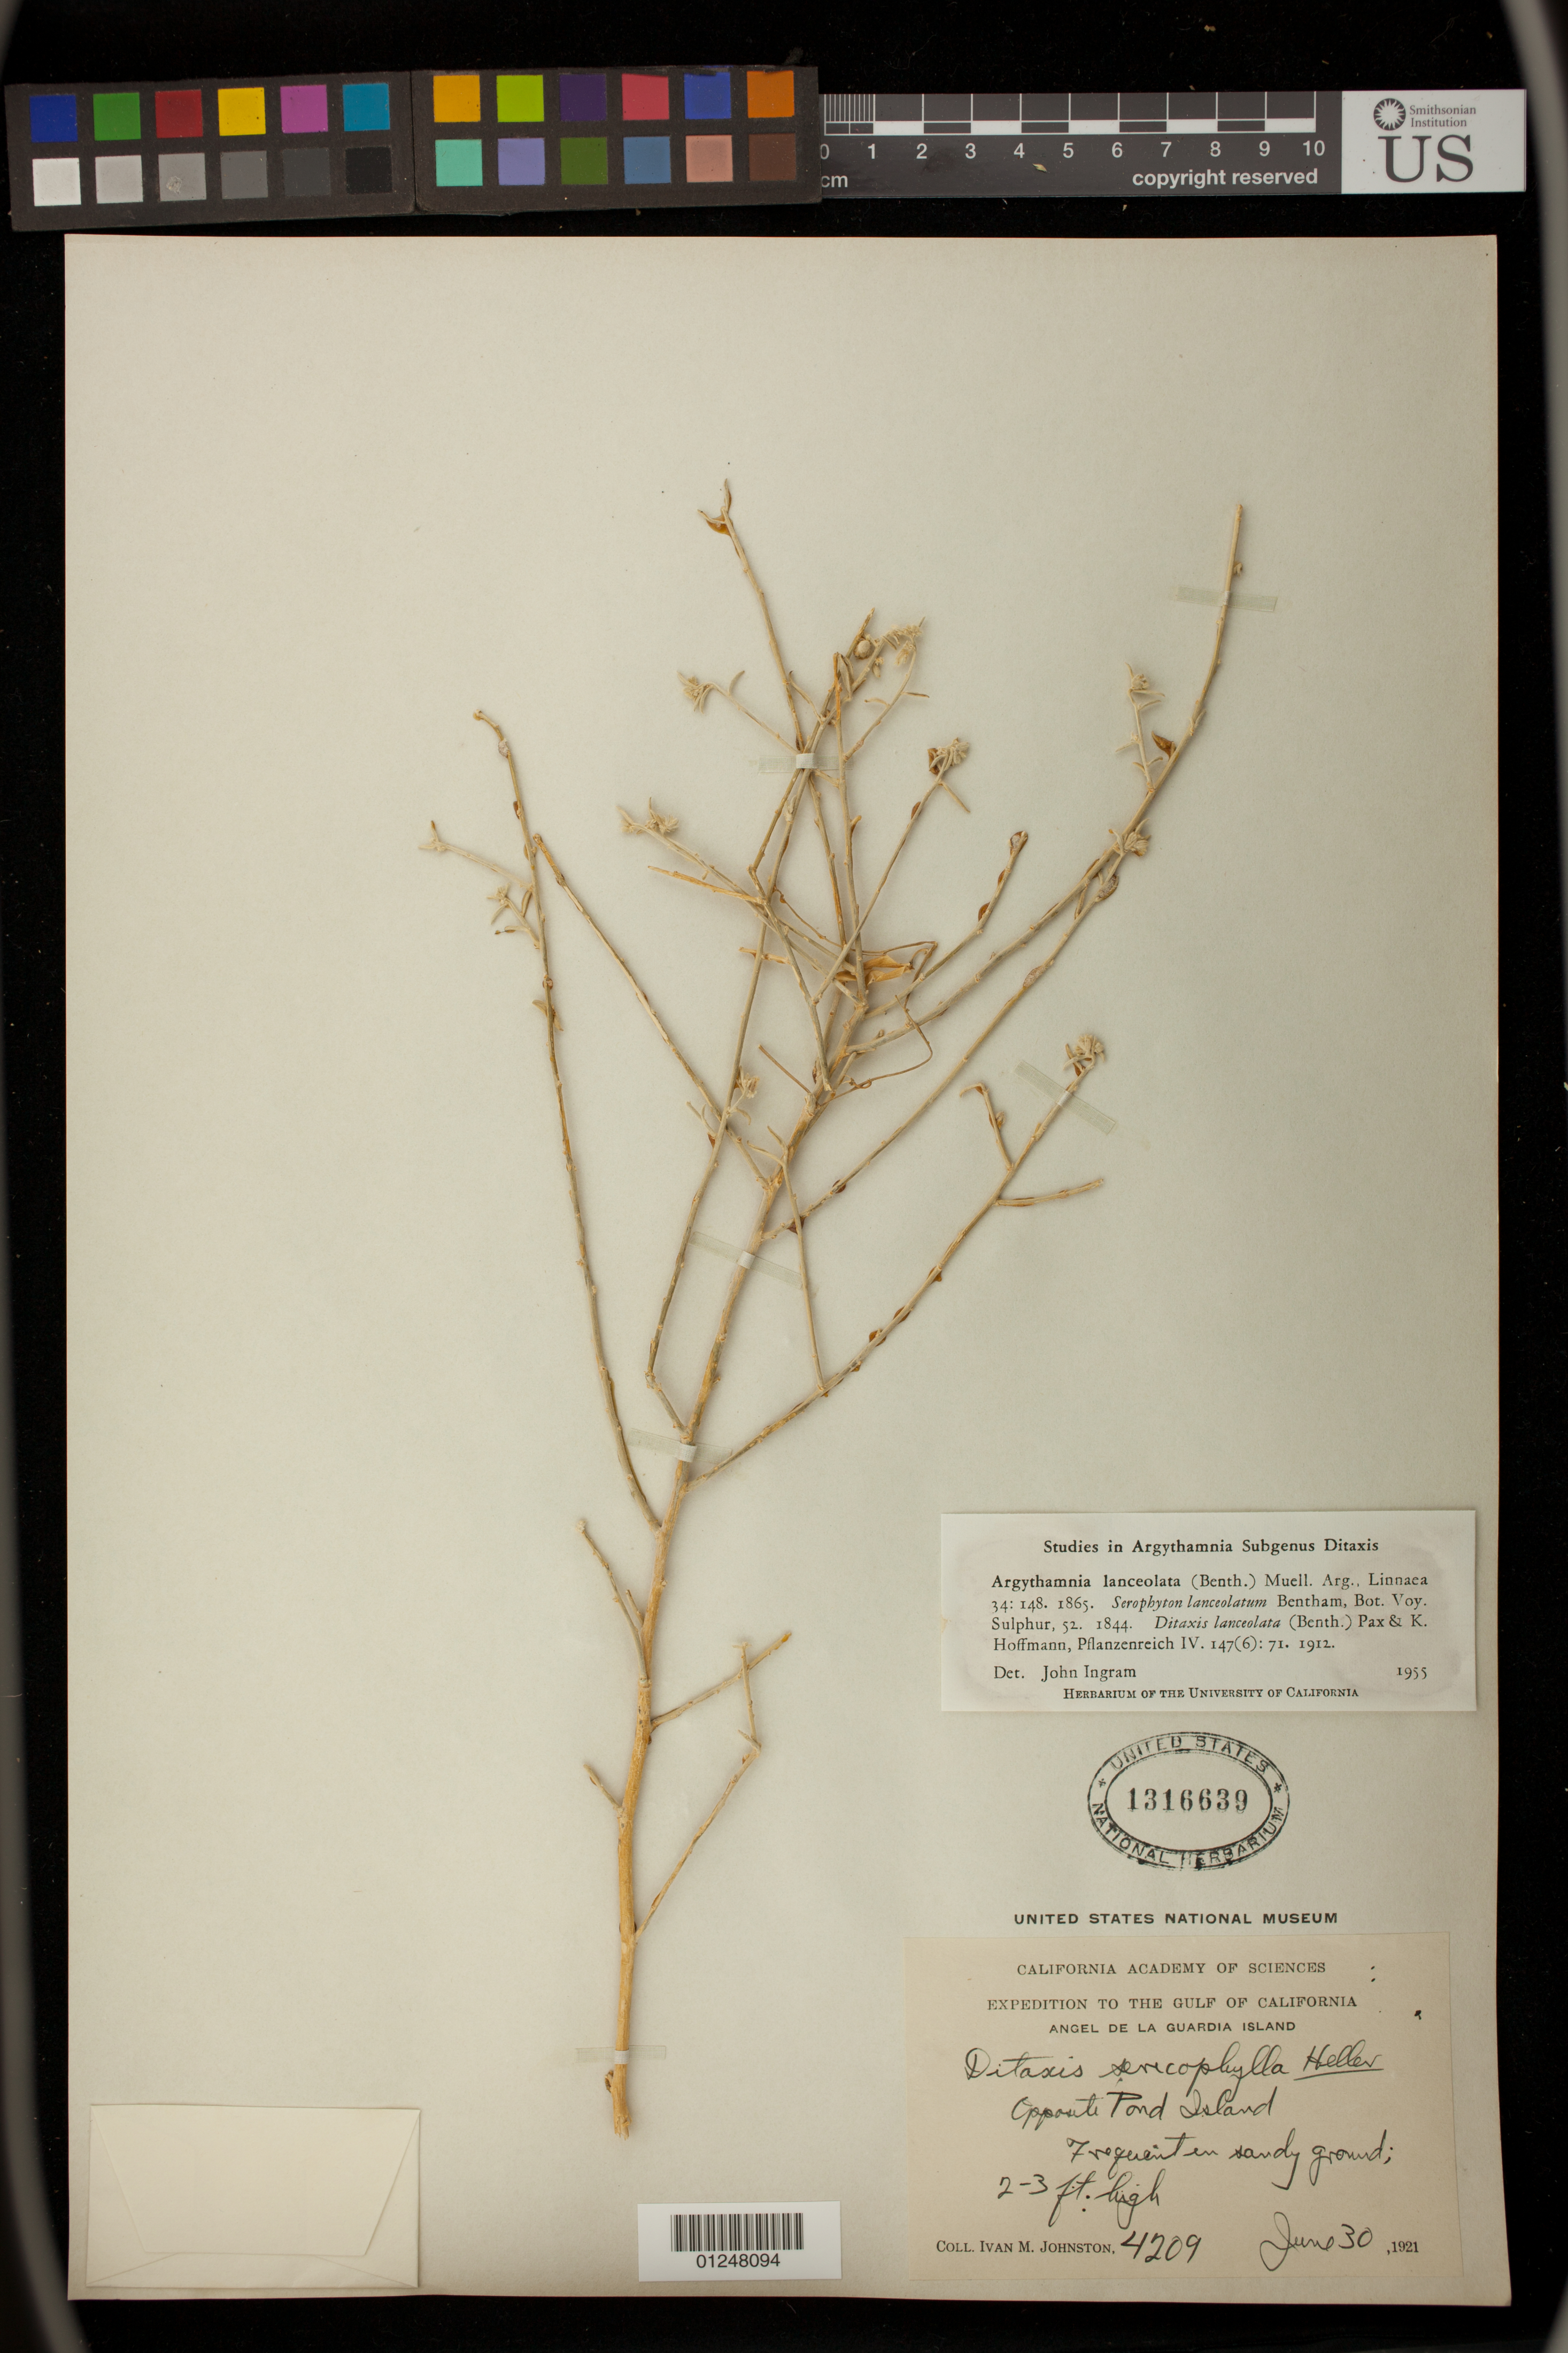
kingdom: Plantae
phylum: Tracheophyta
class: Magnoliopsida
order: Malpighiales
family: Euphorbiaceae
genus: Argythamnia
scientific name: Argythamnia lanceolata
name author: (Benth.) Müll. Arg.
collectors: I.M. Johnston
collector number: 4209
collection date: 1921-06-30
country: Mexico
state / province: Baja California Norte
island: Angel de la Guardia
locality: Opposite Pond Island.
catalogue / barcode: US 1316639